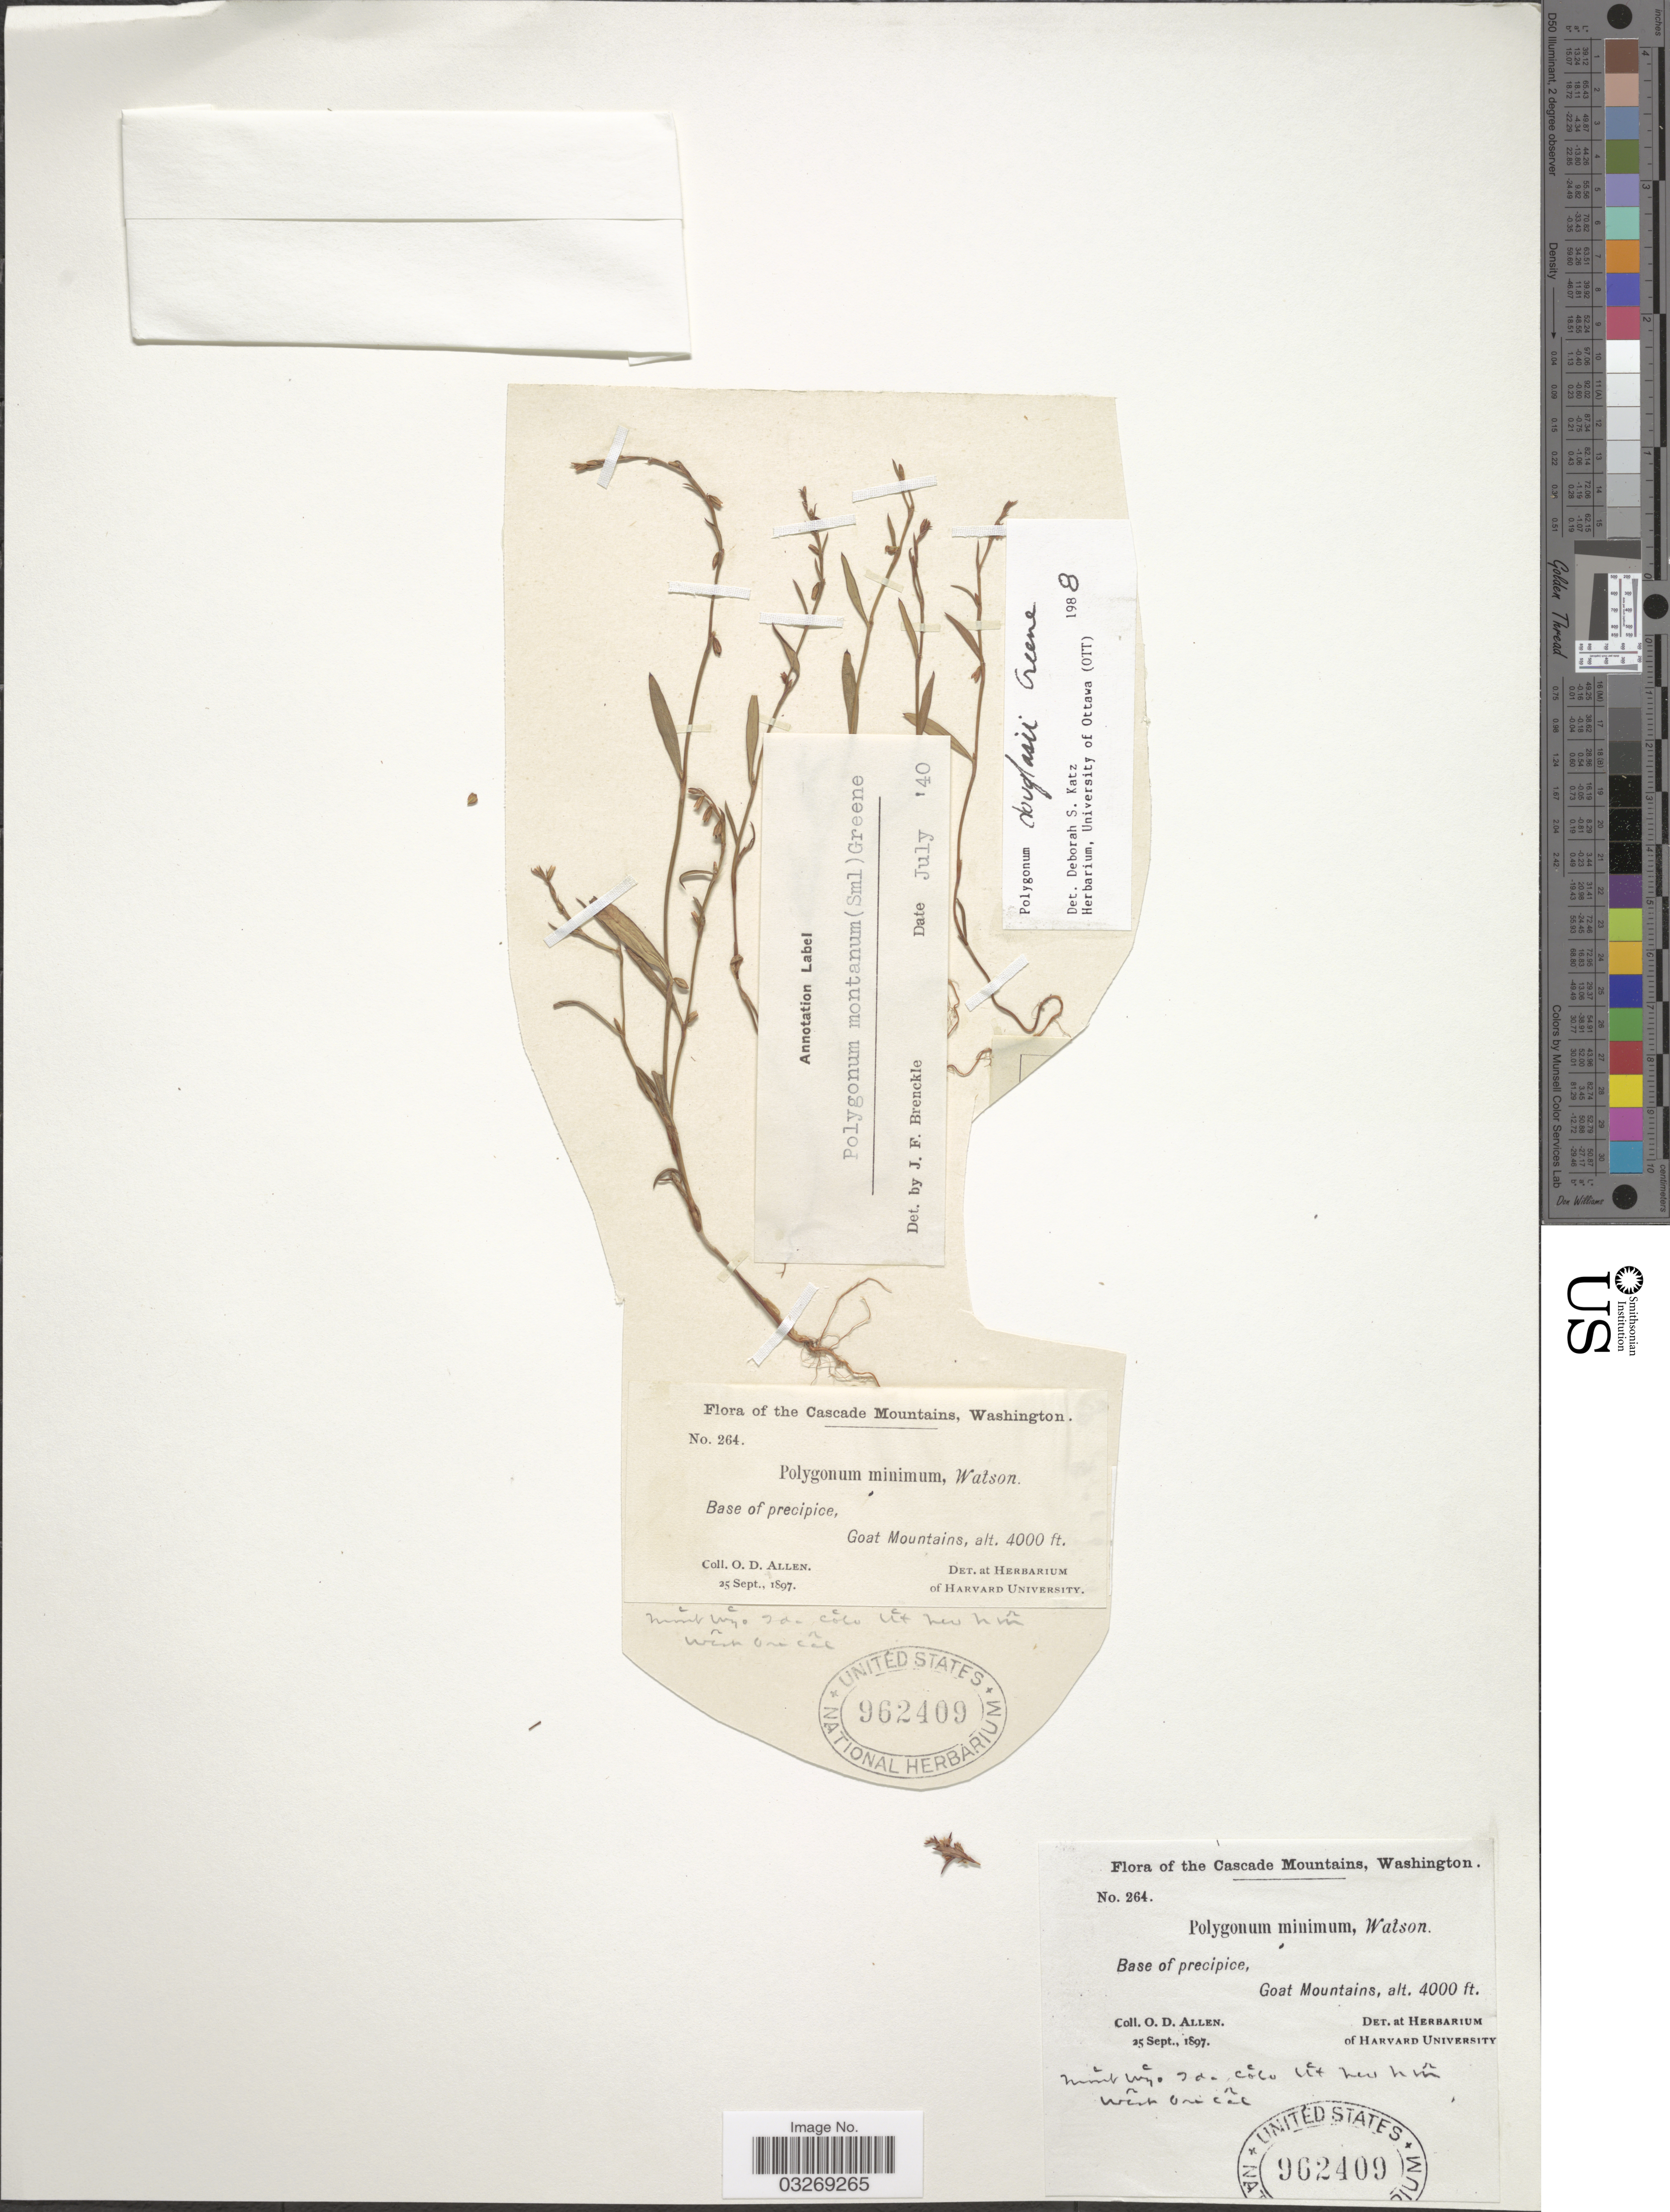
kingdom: Plantae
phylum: Tracheophyta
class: Magnoliopsida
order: Caryophyllales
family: Polygonaceae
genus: Polygonum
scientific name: Polygonum douglasii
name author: Greene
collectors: O. D. Allen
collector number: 264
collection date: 1897-09-25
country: United States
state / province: Washington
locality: The Cascade Mountains. Goat Mountains.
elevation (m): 1219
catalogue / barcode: US 962409